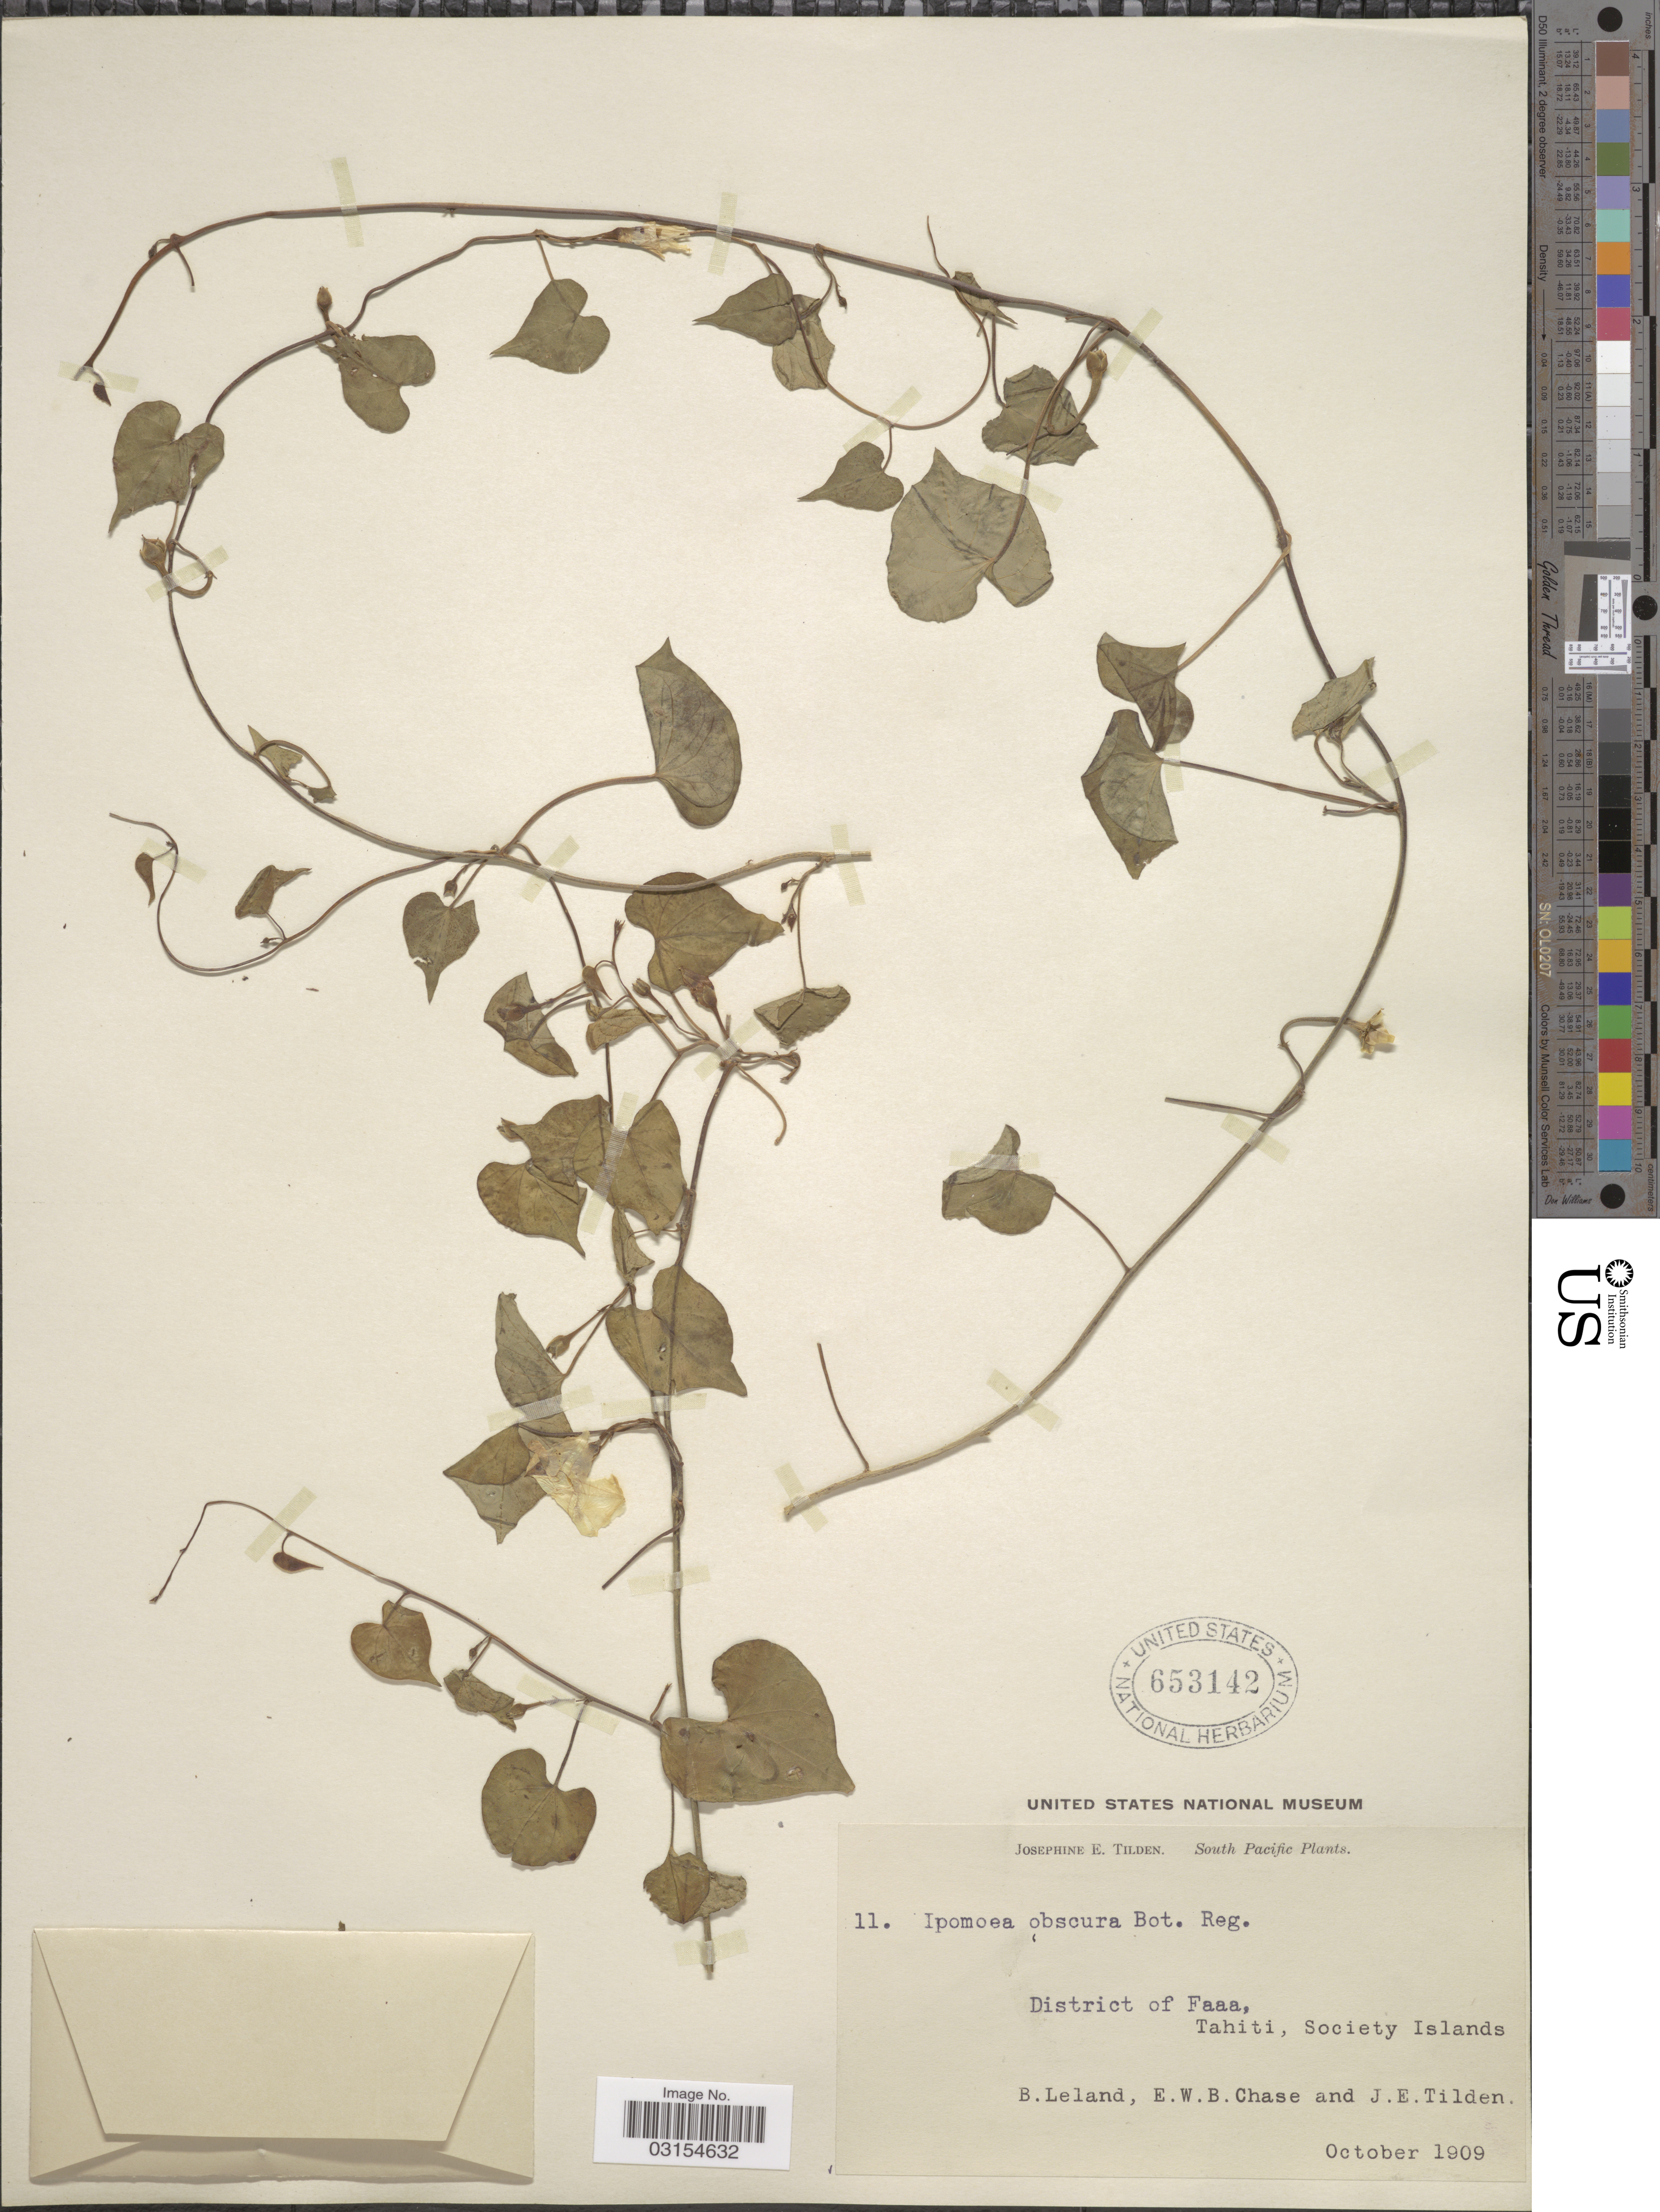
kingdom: Plantae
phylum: Tracheophyta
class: Magnoliopsida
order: Solanales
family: Convolvulaceae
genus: Ipomoea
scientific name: Ipomoea obscura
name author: (L.) Ker Gawl.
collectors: B. Leland, E. W. Chase & J. E. Tilden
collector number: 11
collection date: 1909-10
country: French Polynesia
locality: South Pacific. District of Faaa, Tahiti, Society Islands.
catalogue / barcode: US 653142